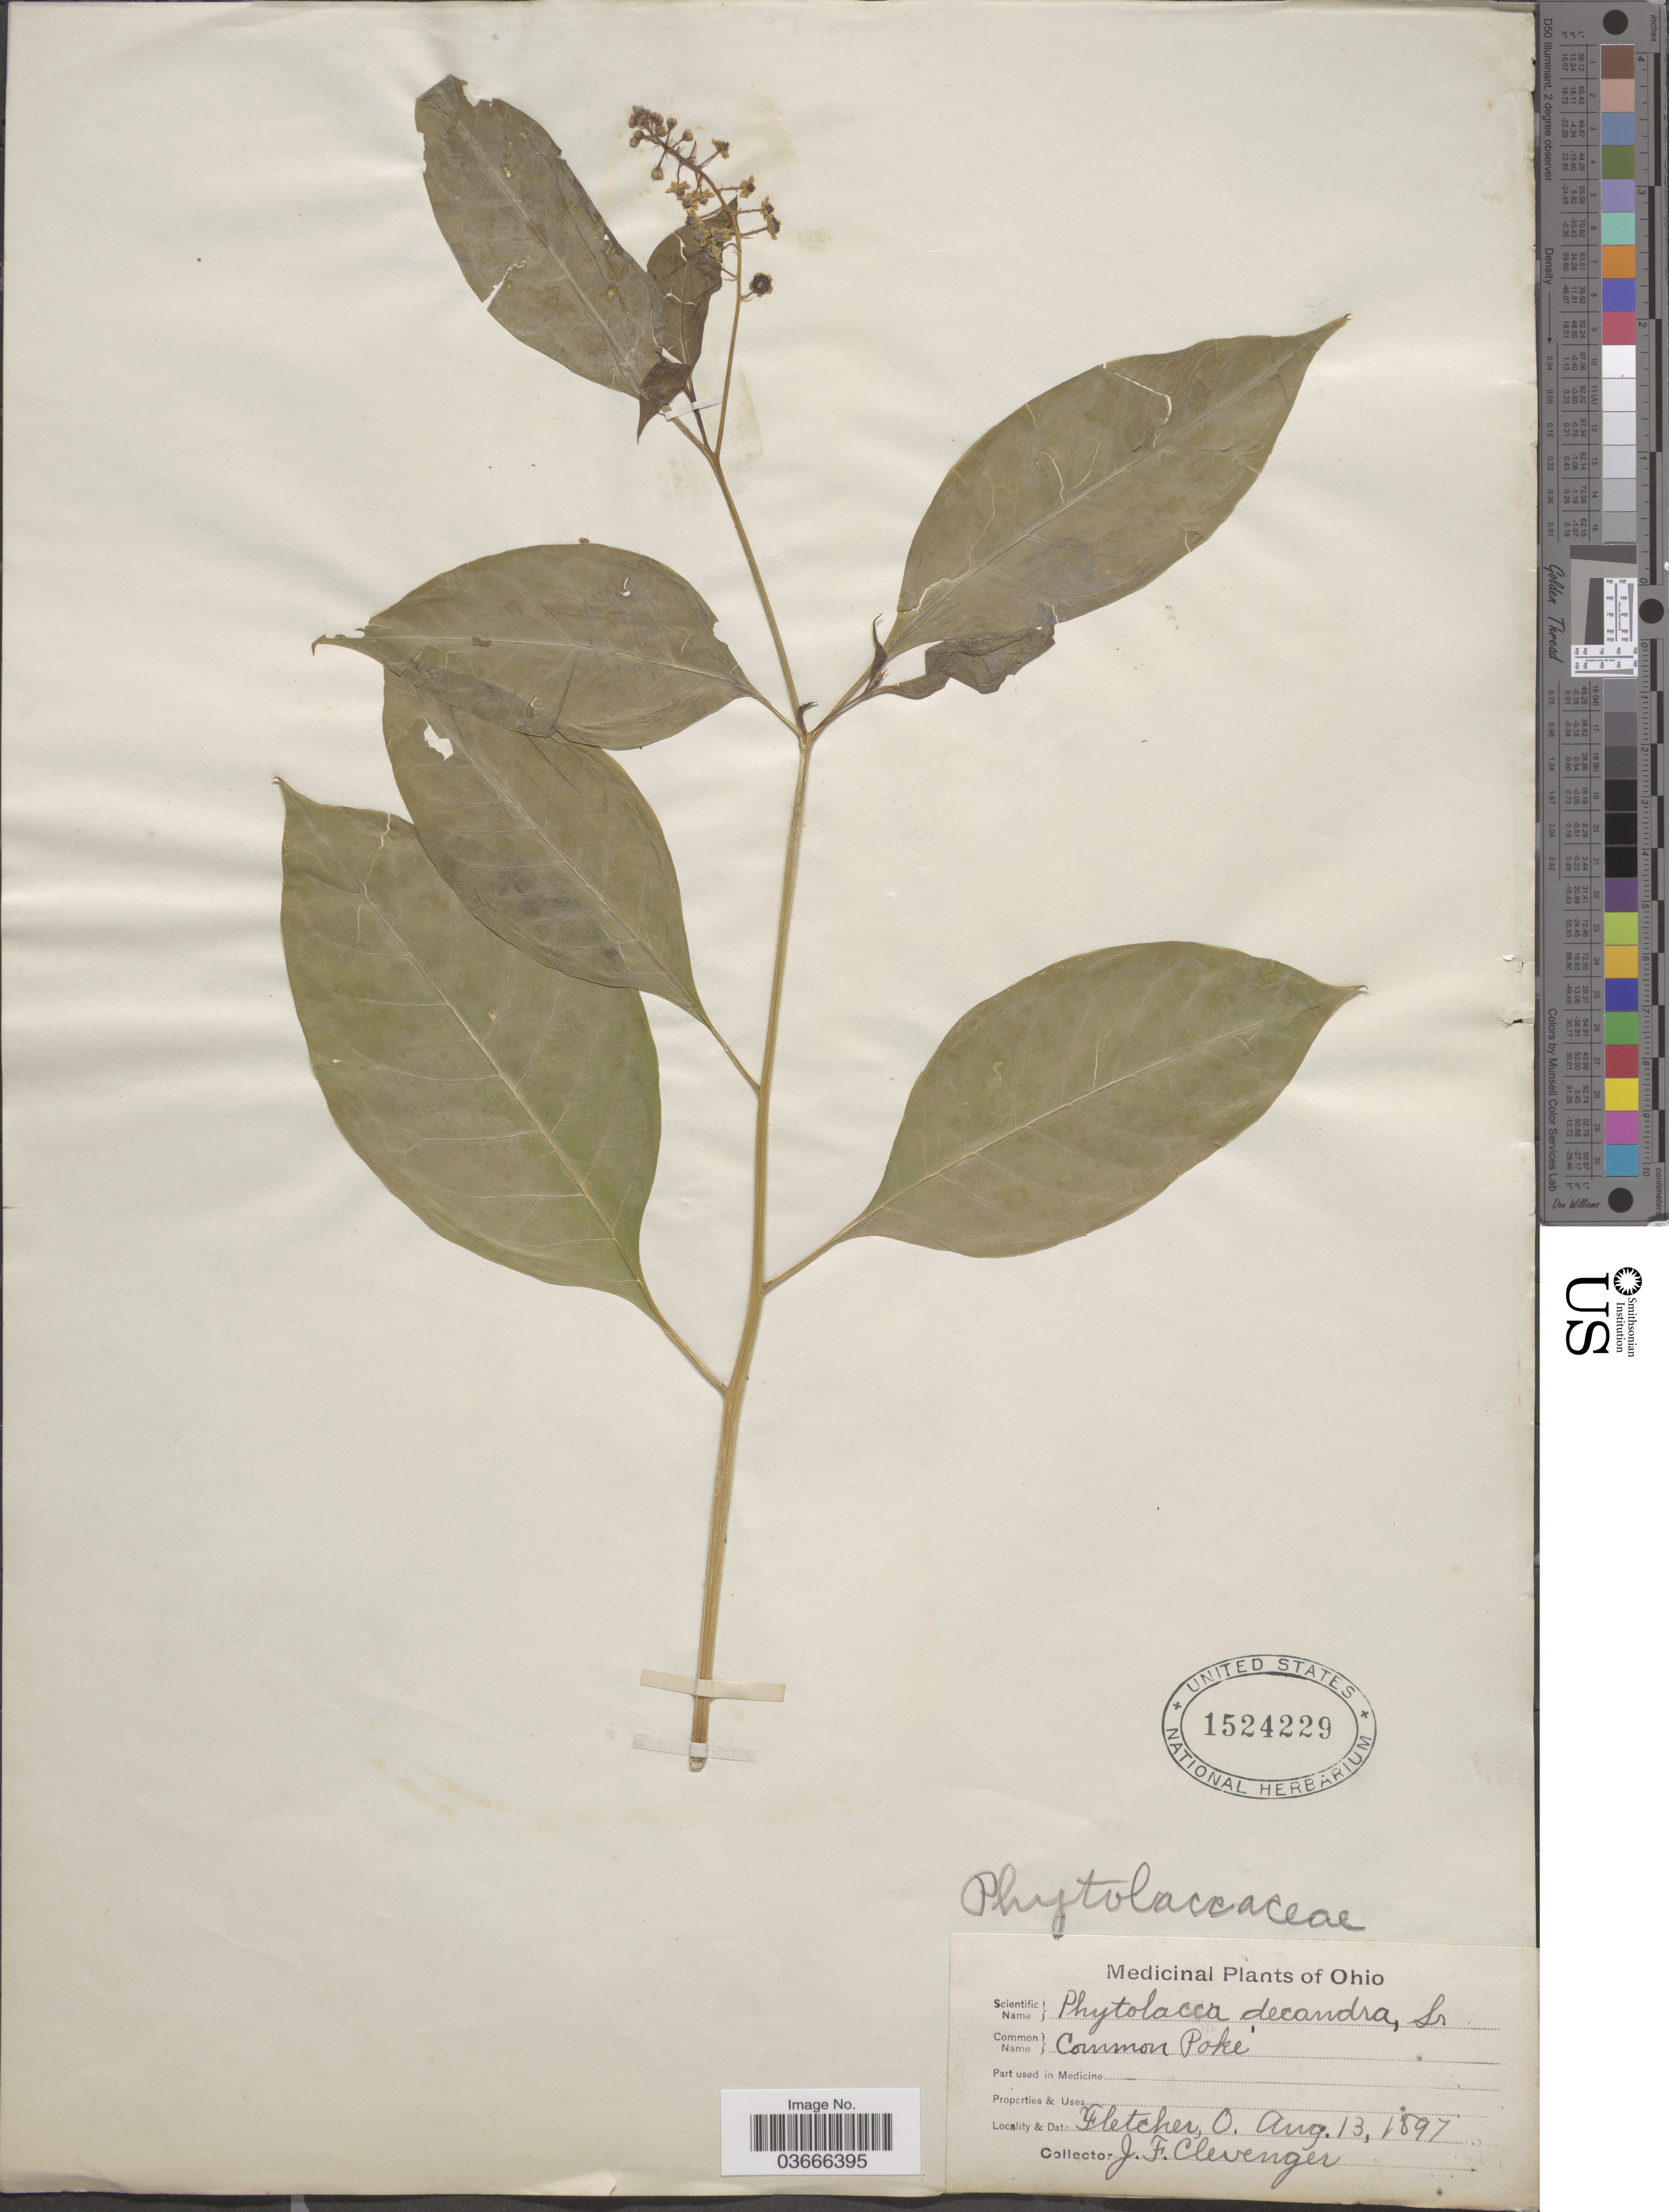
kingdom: Plantae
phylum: Tracheophyta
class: Magnoliopsida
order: Caryophyllales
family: Phytolaccaceae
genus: Phytolacca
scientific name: Phytolacca americana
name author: L.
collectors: J. F. Clevenger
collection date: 1897-08-13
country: United States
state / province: Ohio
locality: Fletcher.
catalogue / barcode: US 1524229